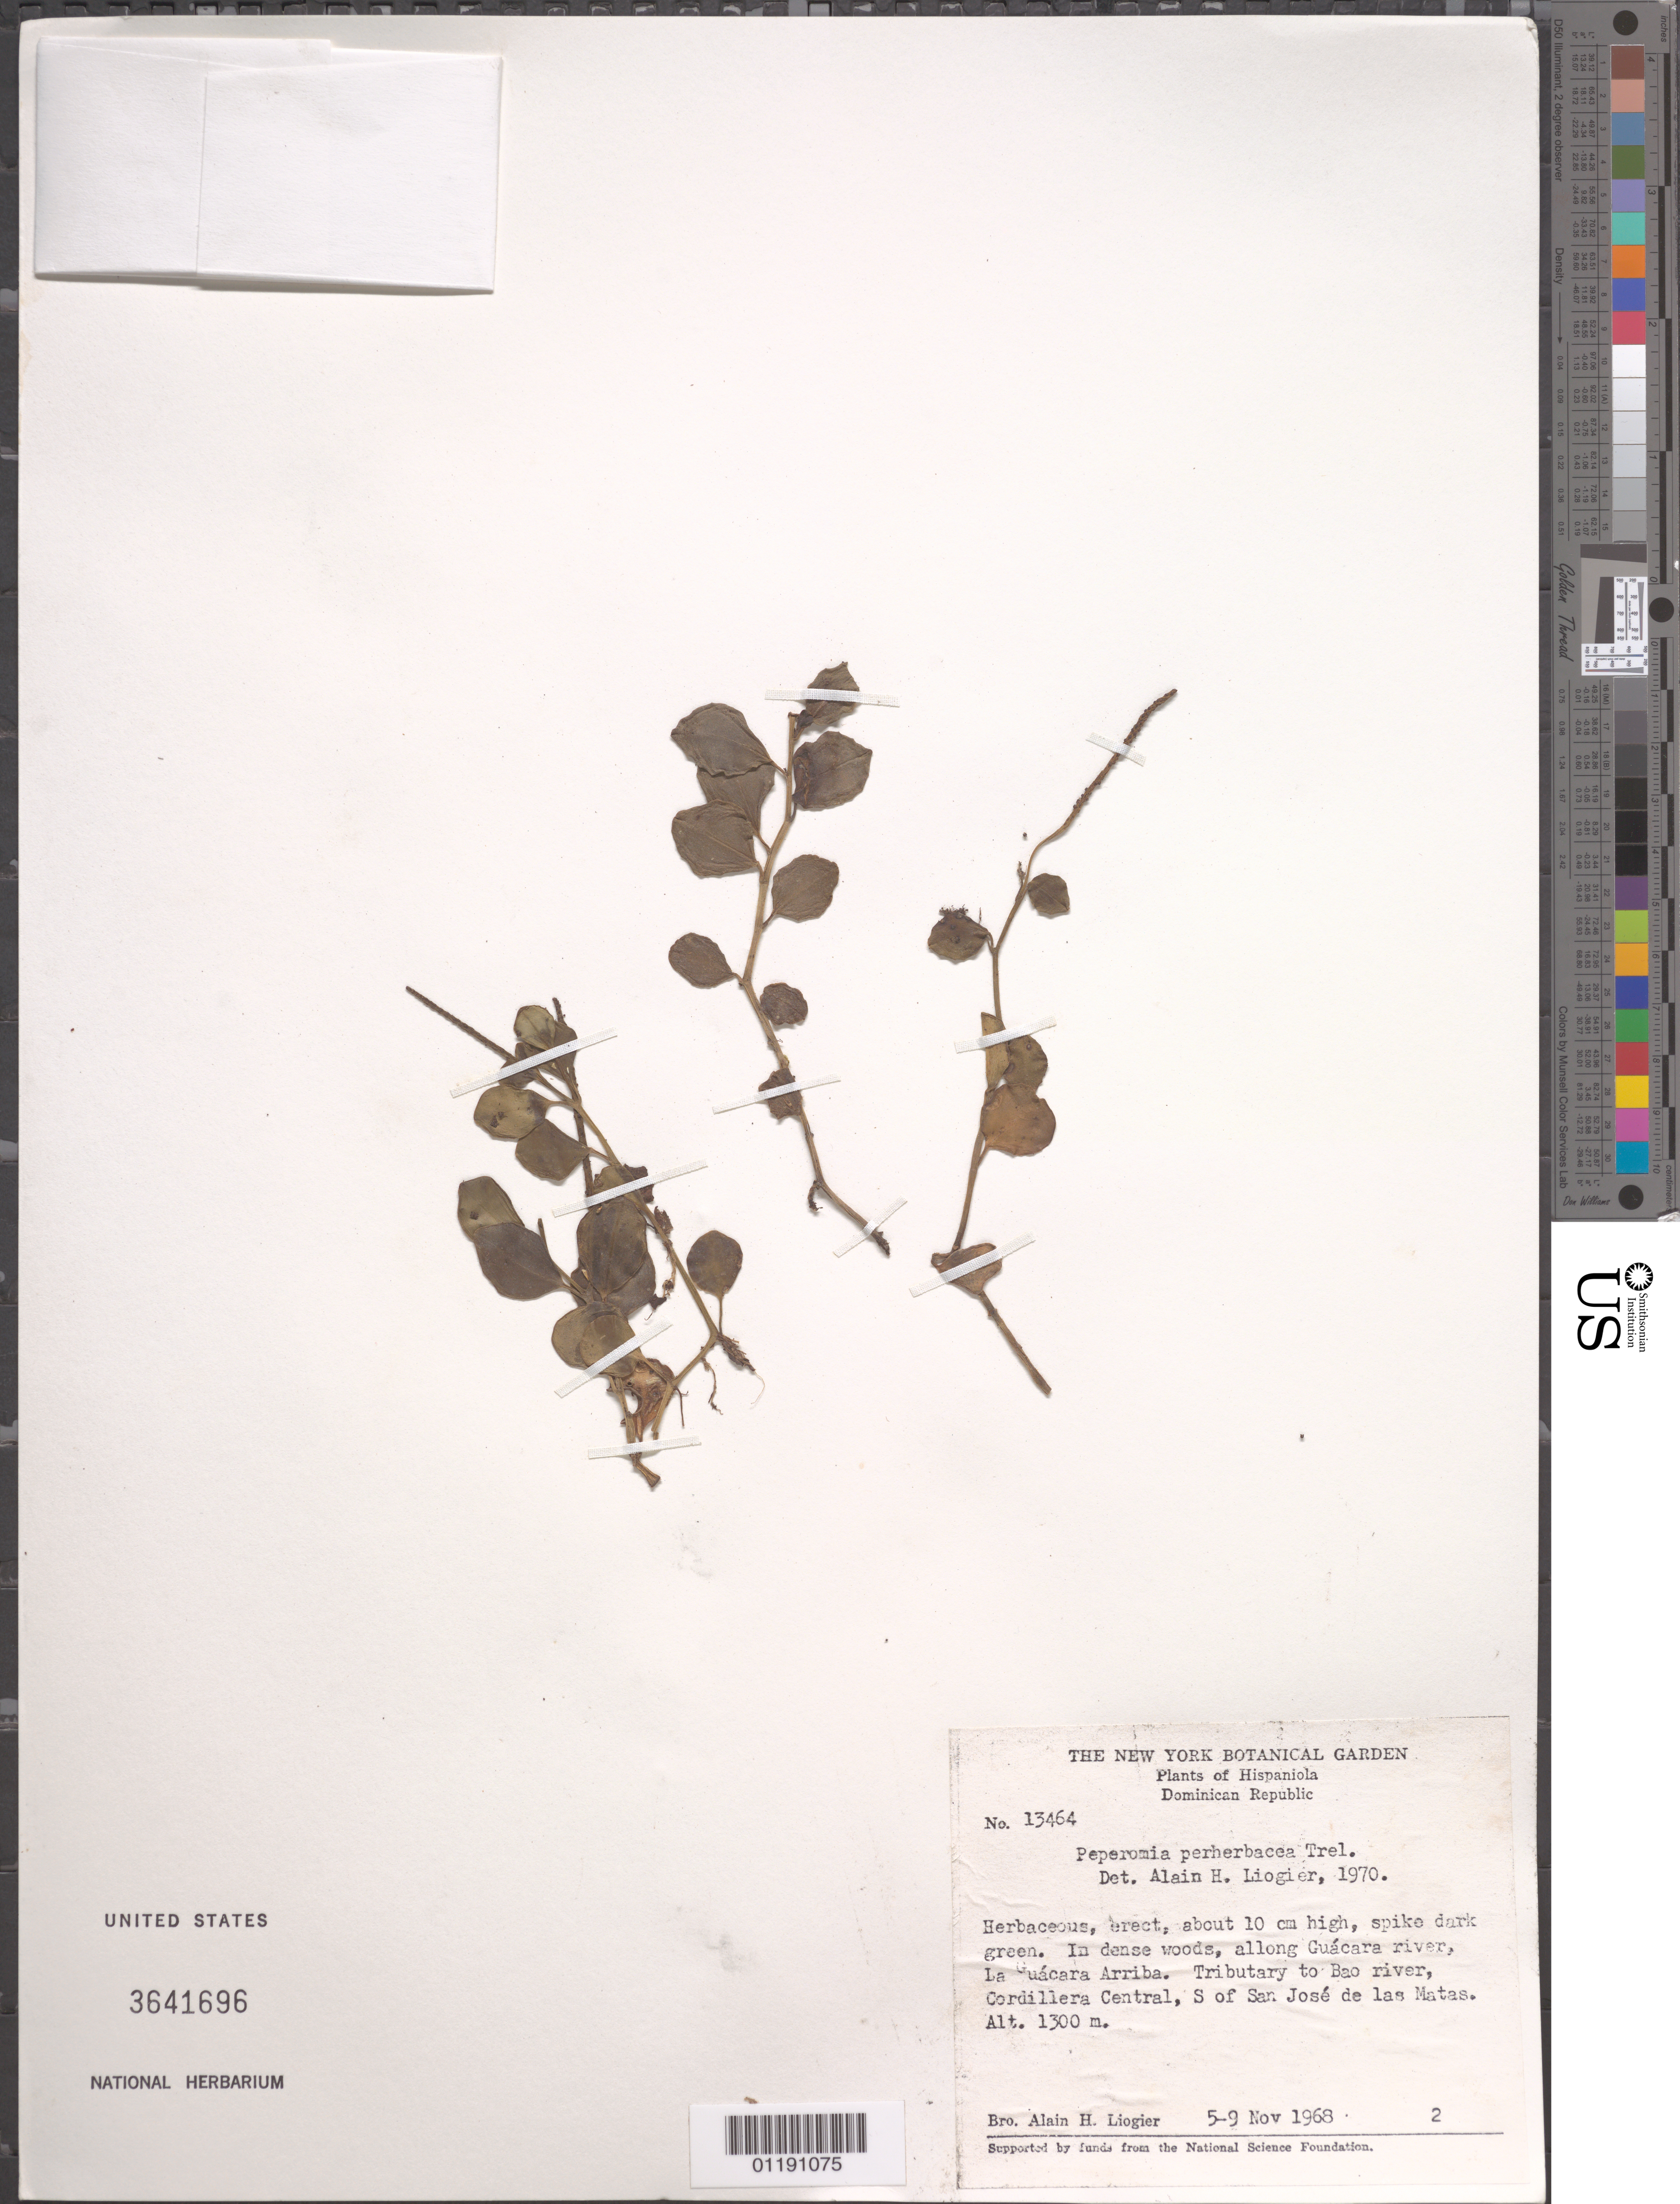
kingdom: Plantae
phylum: Tracheophyta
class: Magnoliopsida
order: Piperales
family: Piperaceae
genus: Peperomia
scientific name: Peperomia perherbacea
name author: Trel.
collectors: A. H. Liogier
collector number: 13464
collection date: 1968-11-05/1968-11-09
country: Dominican Republic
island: Hispaniola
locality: Along Guácara river, La Guácara Arriba. Tributary to Bao river, Cordillera Central, S of San José de las Matas.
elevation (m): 1300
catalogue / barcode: US 3641696